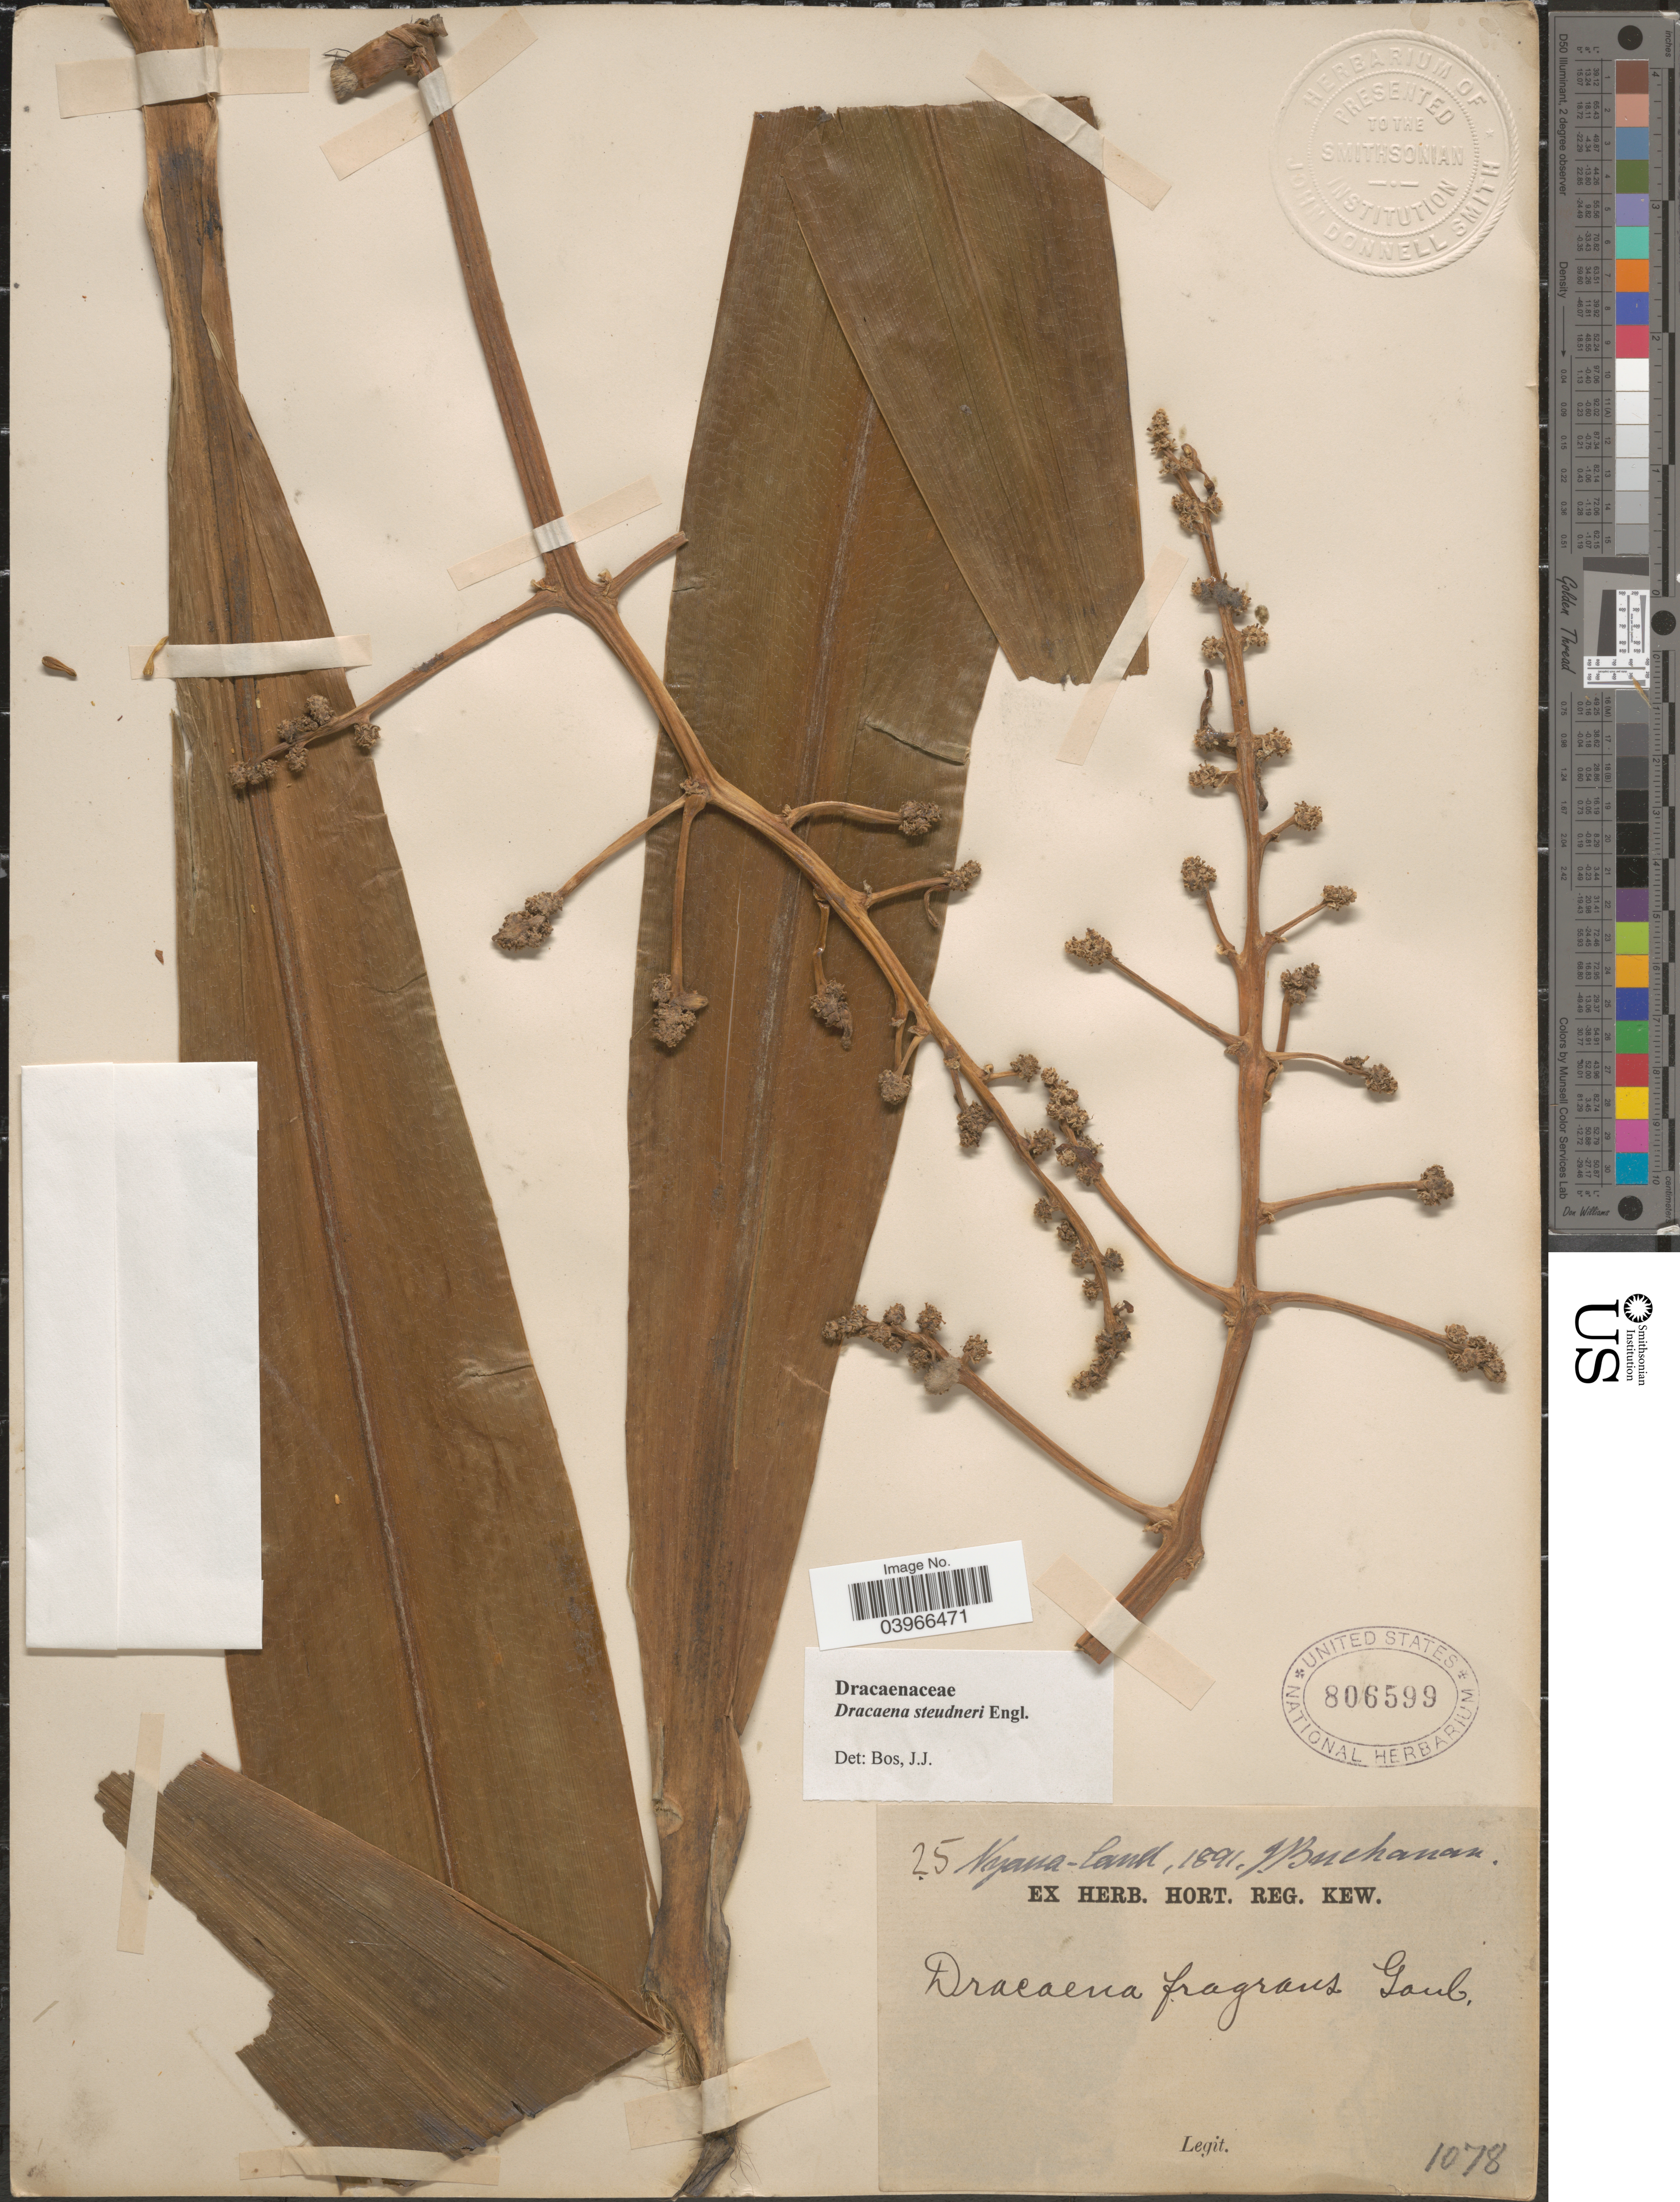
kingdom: Plantae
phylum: Tracheophyta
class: Liliopsida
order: Asparagales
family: Asparagaceae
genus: Dracaena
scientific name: Dracaena steudneri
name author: Engl.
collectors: J. Buchanan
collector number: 25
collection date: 1891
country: Malawi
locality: Nyassa-land.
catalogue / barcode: US 806599